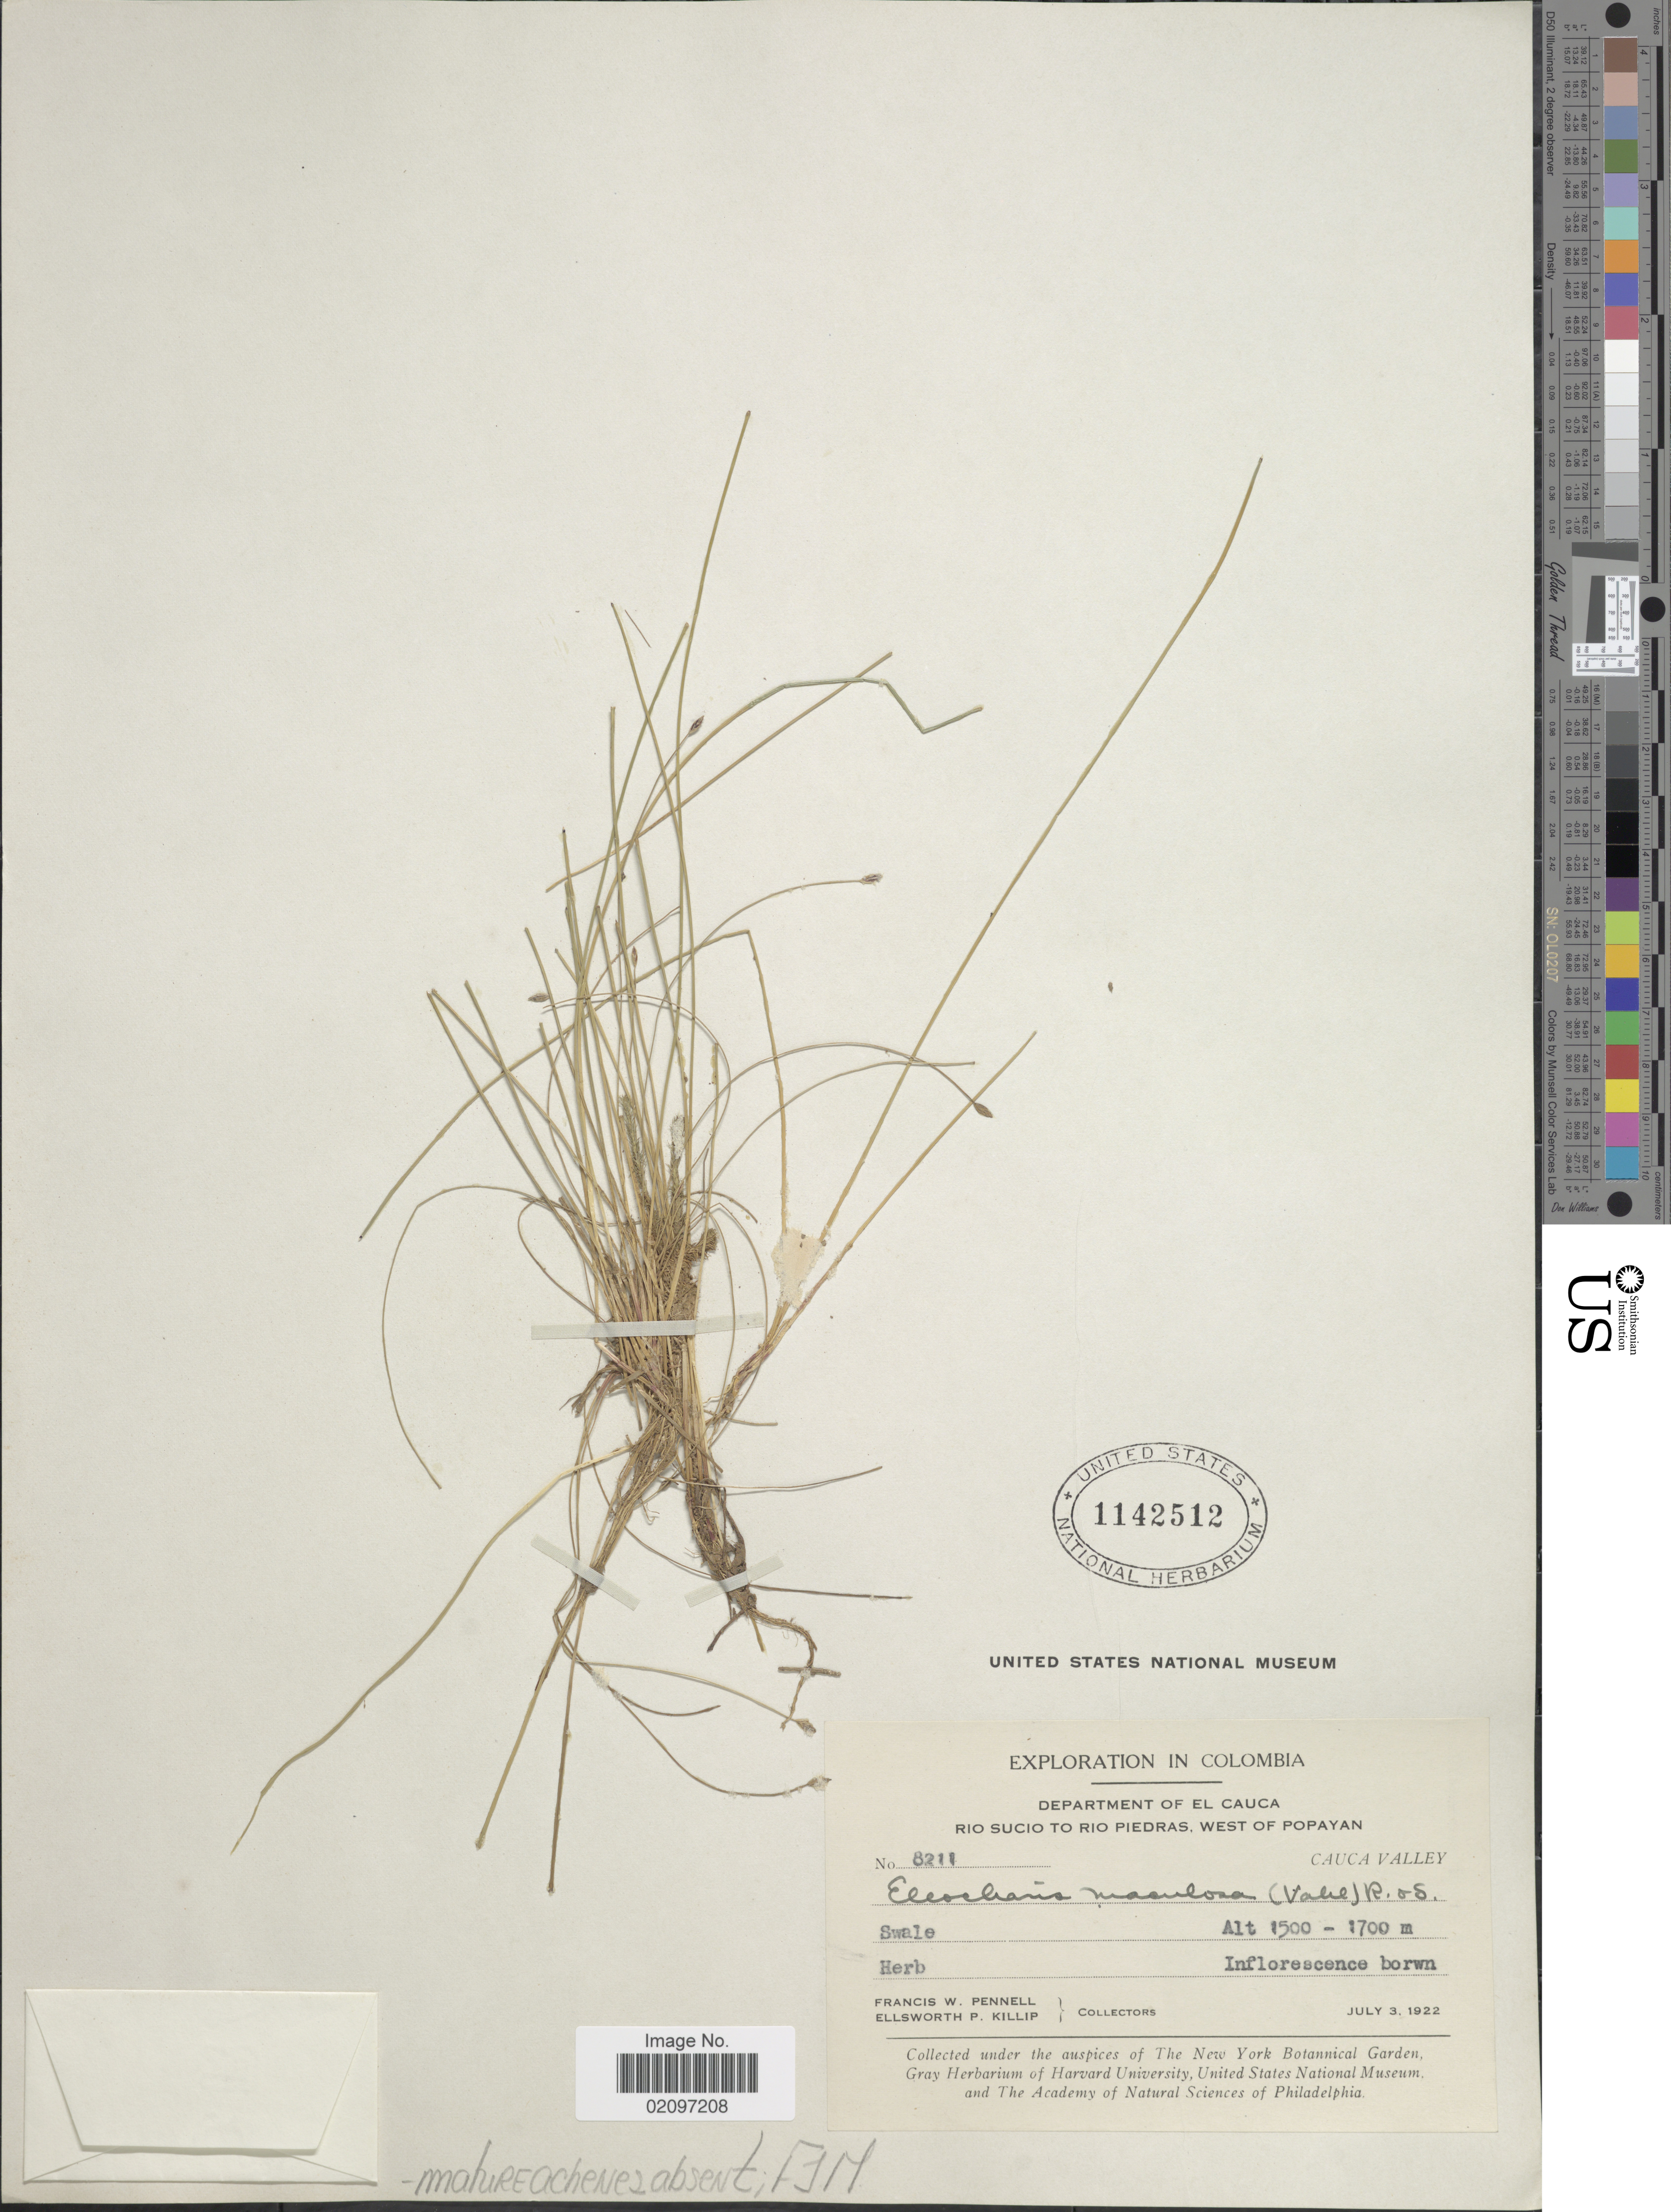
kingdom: Plantae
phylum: Tracheophyta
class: Liliopsida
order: Poales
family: Cyperaceae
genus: Eleocharis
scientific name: Eleocharis sp.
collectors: F. W. Pennell & E. P. Killip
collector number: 8211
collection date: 1922-07-03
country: Colombia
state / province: Cauca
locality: Department of El Cauca, Rio Sucio to Rio Piedras, West of Popayan, Cauca Valley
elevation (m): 1500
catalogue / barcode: US 1142512